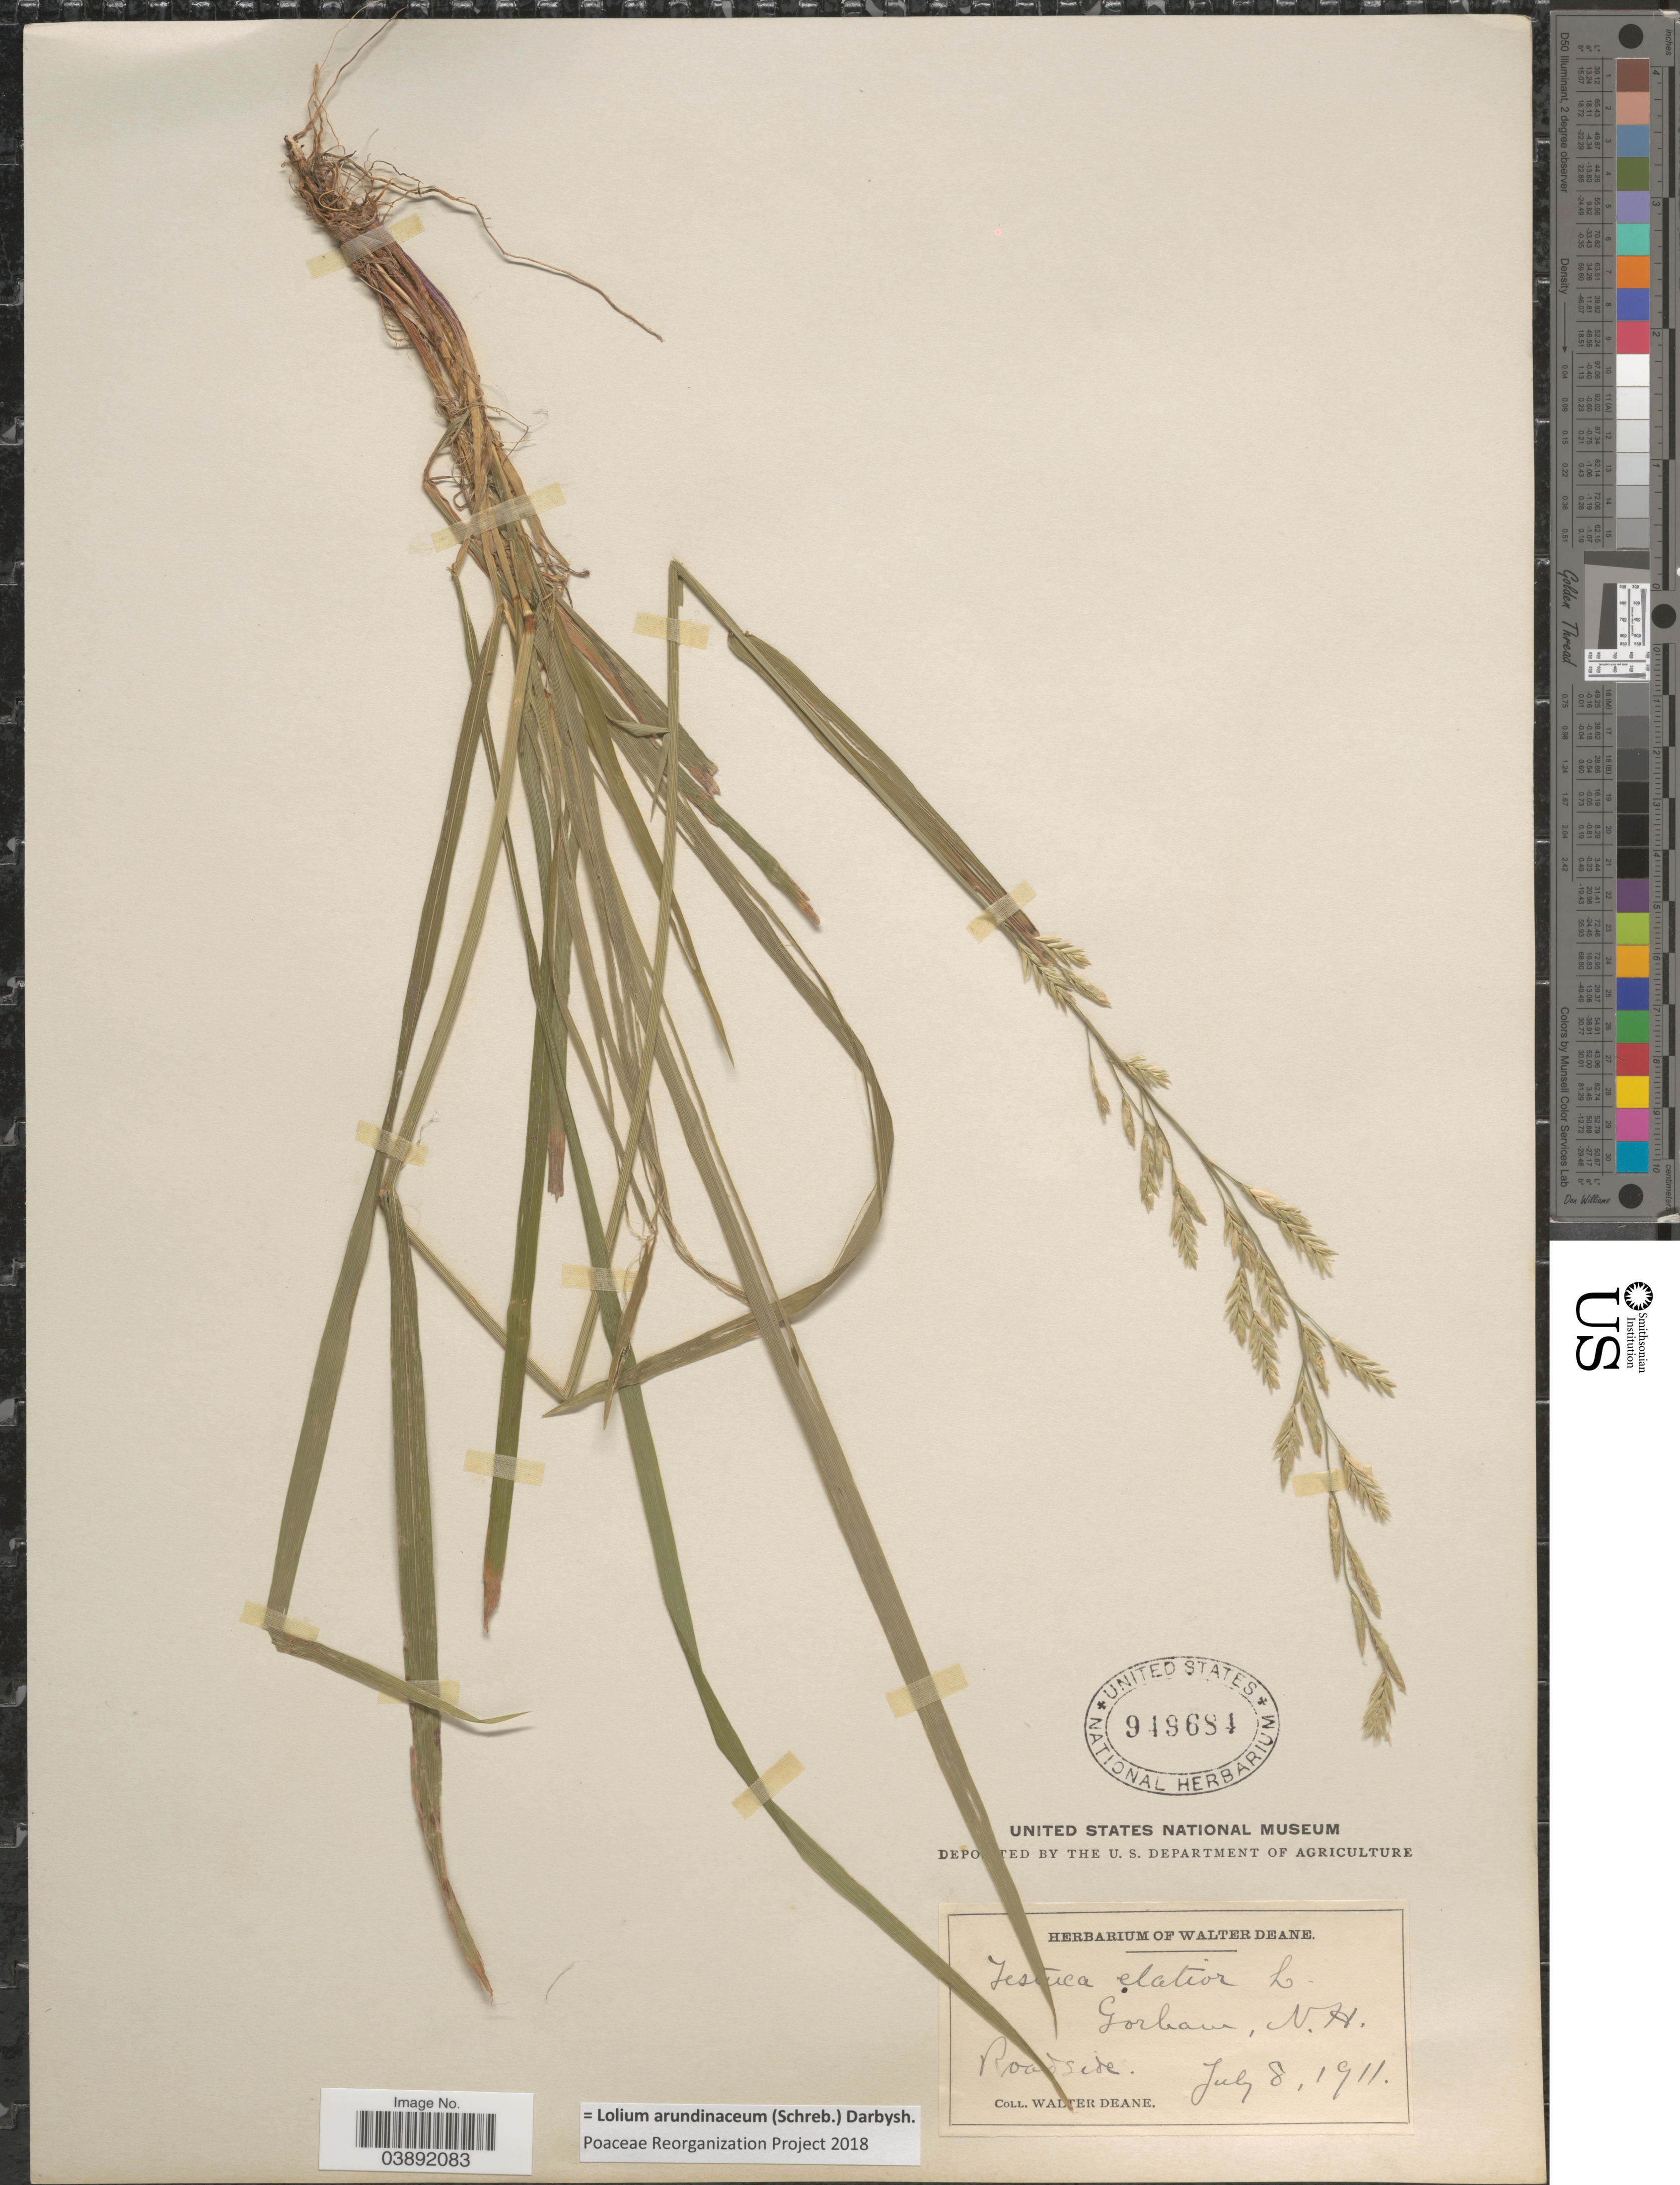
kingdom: Plantae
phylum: Tracheophyta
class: Liliopsida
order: Poales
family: Poaceae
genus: Lolium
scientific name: Lolium arundinaceum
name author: (Schreb.) Darbysh.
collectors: W. Deane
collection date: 1911-07-08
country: United States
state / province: New Hampshire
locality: Gorham.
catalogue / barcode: US 949684